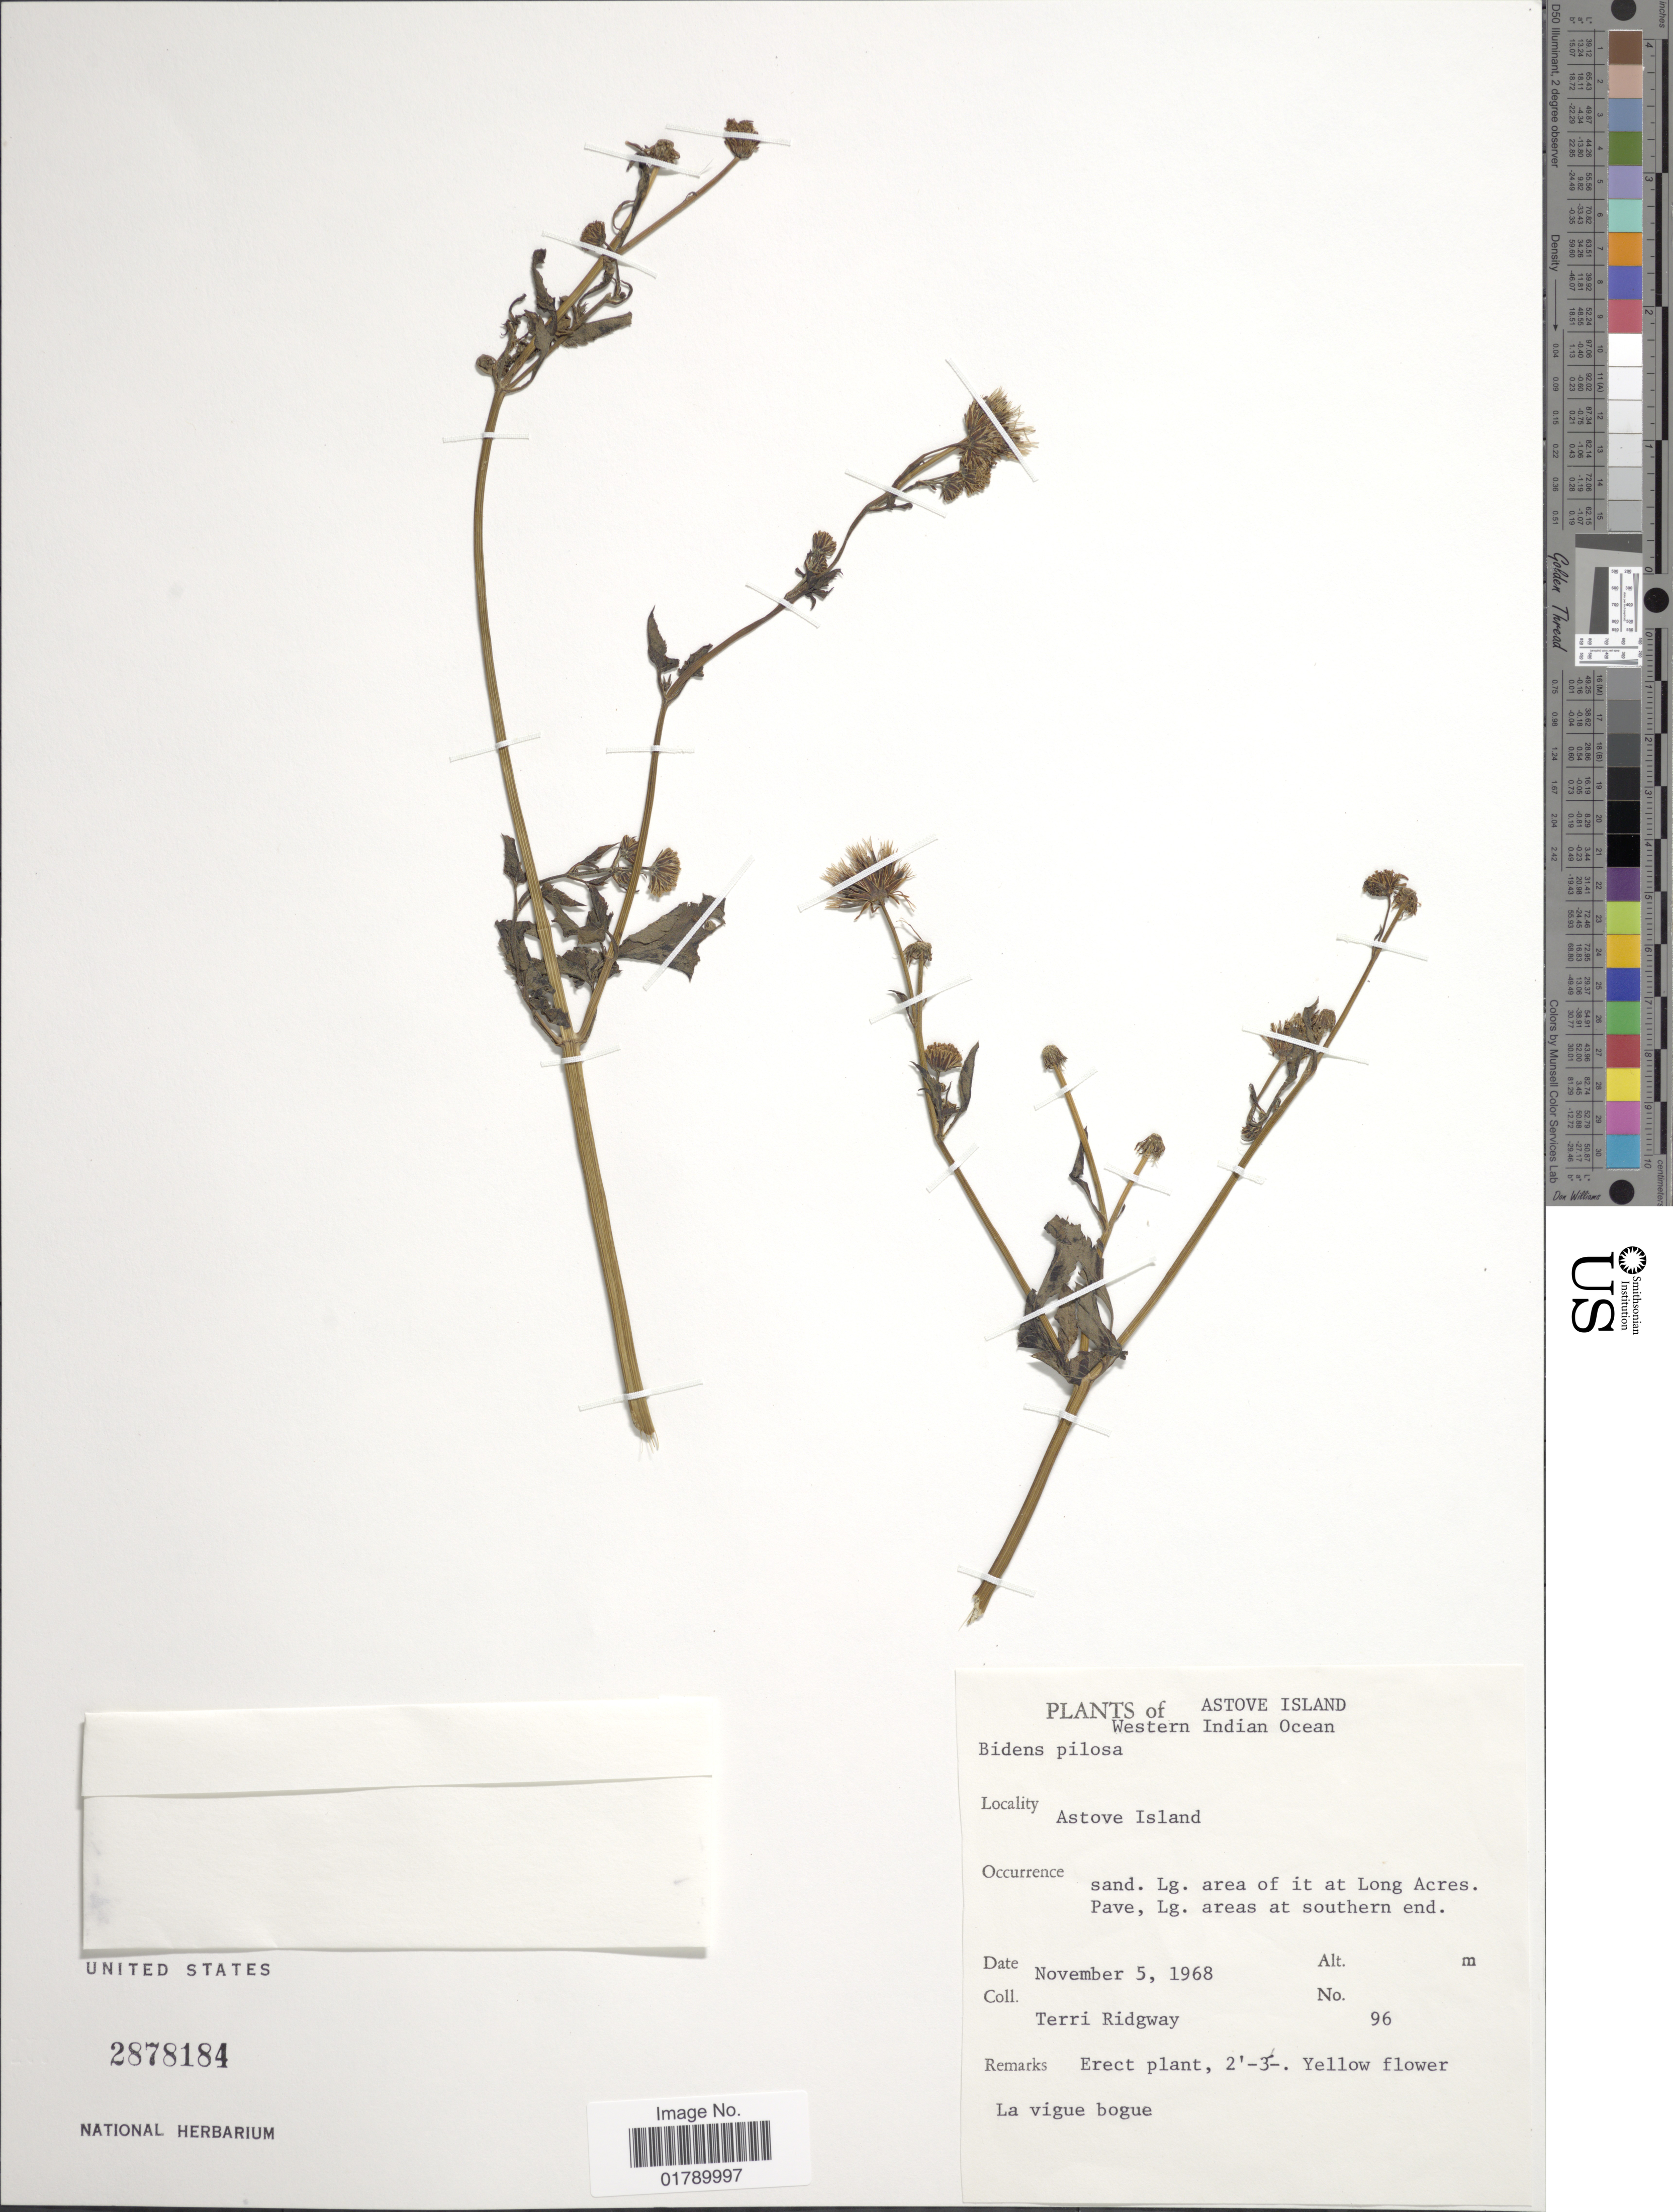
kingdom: Plantae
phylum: Tracheophyta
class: Magnoliopsida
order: Asterales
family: Asteraceae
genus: Bidens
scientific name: Bidens pilosa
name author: L.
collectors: T. Ridgway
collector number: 96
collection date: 1968-11-05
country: Seychelles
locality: Astove Island, Western Indian Ocean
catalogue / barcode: US 2878184